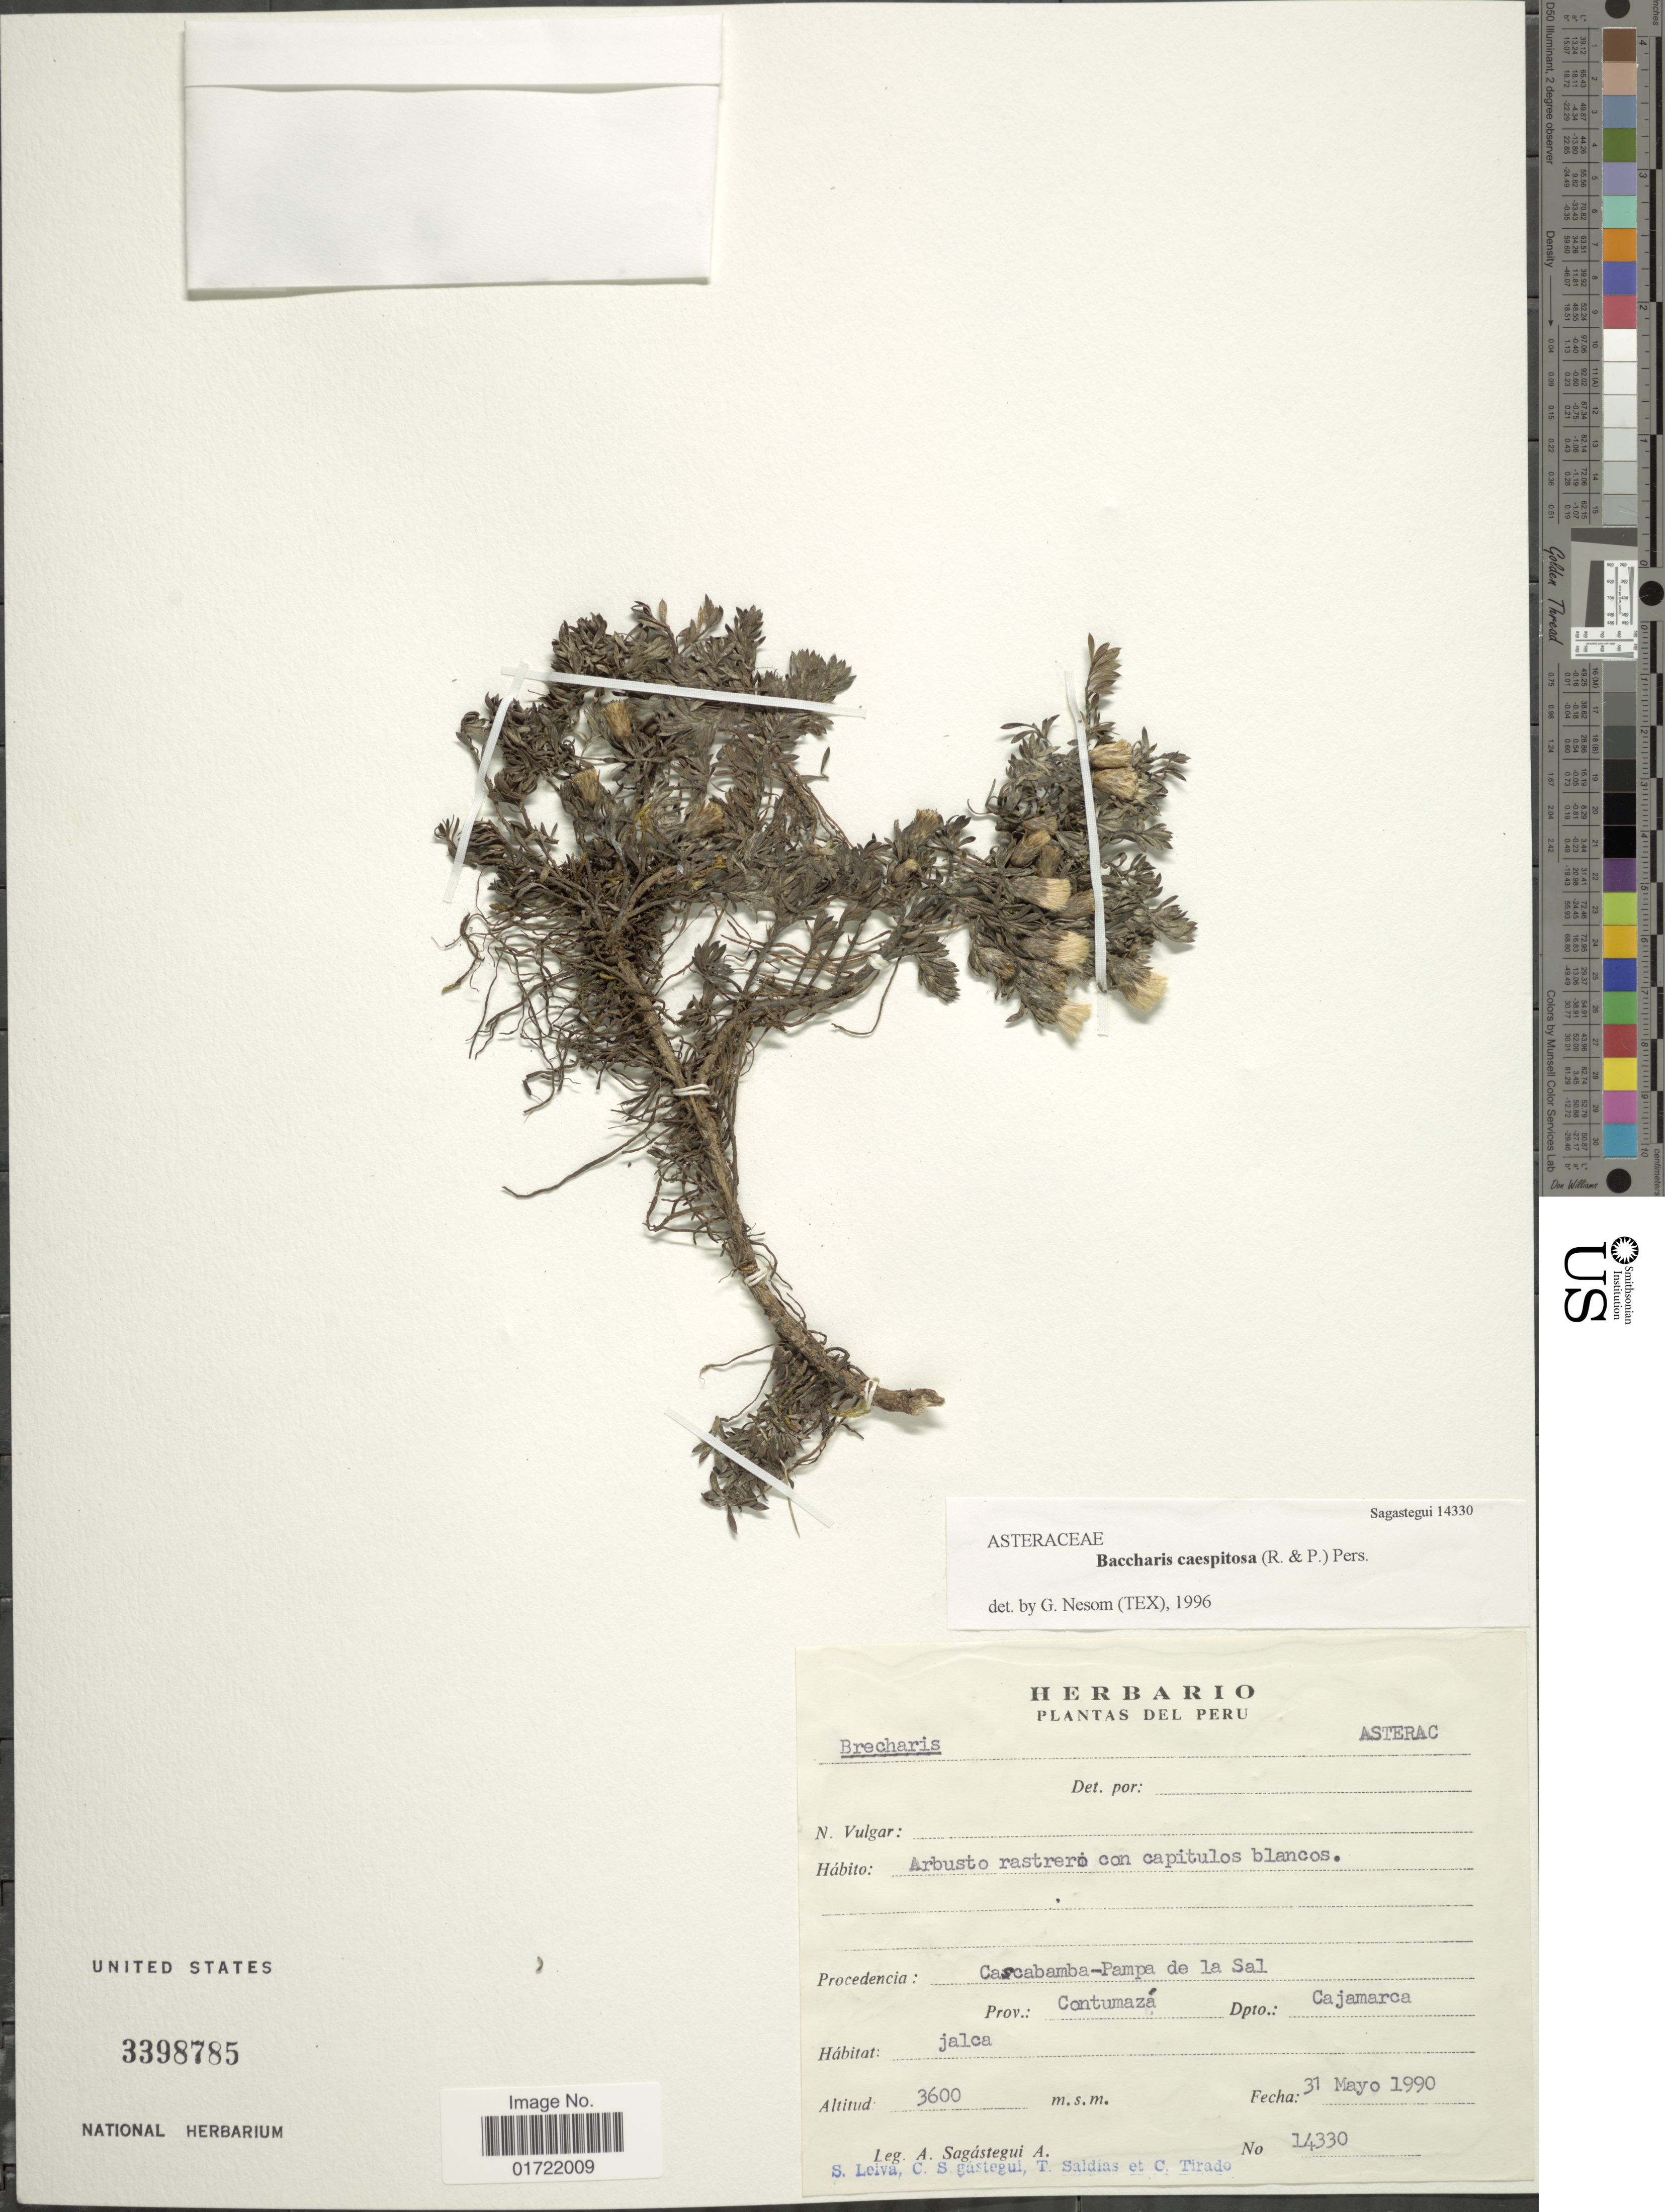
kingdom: Plantae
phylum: Tracheophyta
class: Magnoliopsida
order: Asterales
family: Asteraceae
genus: Baccharis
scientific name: Baccharis caespitosa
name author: (Ruiz & Pav.) Pers.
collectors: A. Sagástegui A., S. Leiva, C. Sagástegui, T. Saldias & C. Tirado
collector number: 14330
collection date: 1990-05-31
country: Peru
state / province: Cajamarca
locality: Cascabamba-Pampa de la Sal. Prov. Contumaza.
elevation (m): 3600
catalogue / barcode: US 3398785